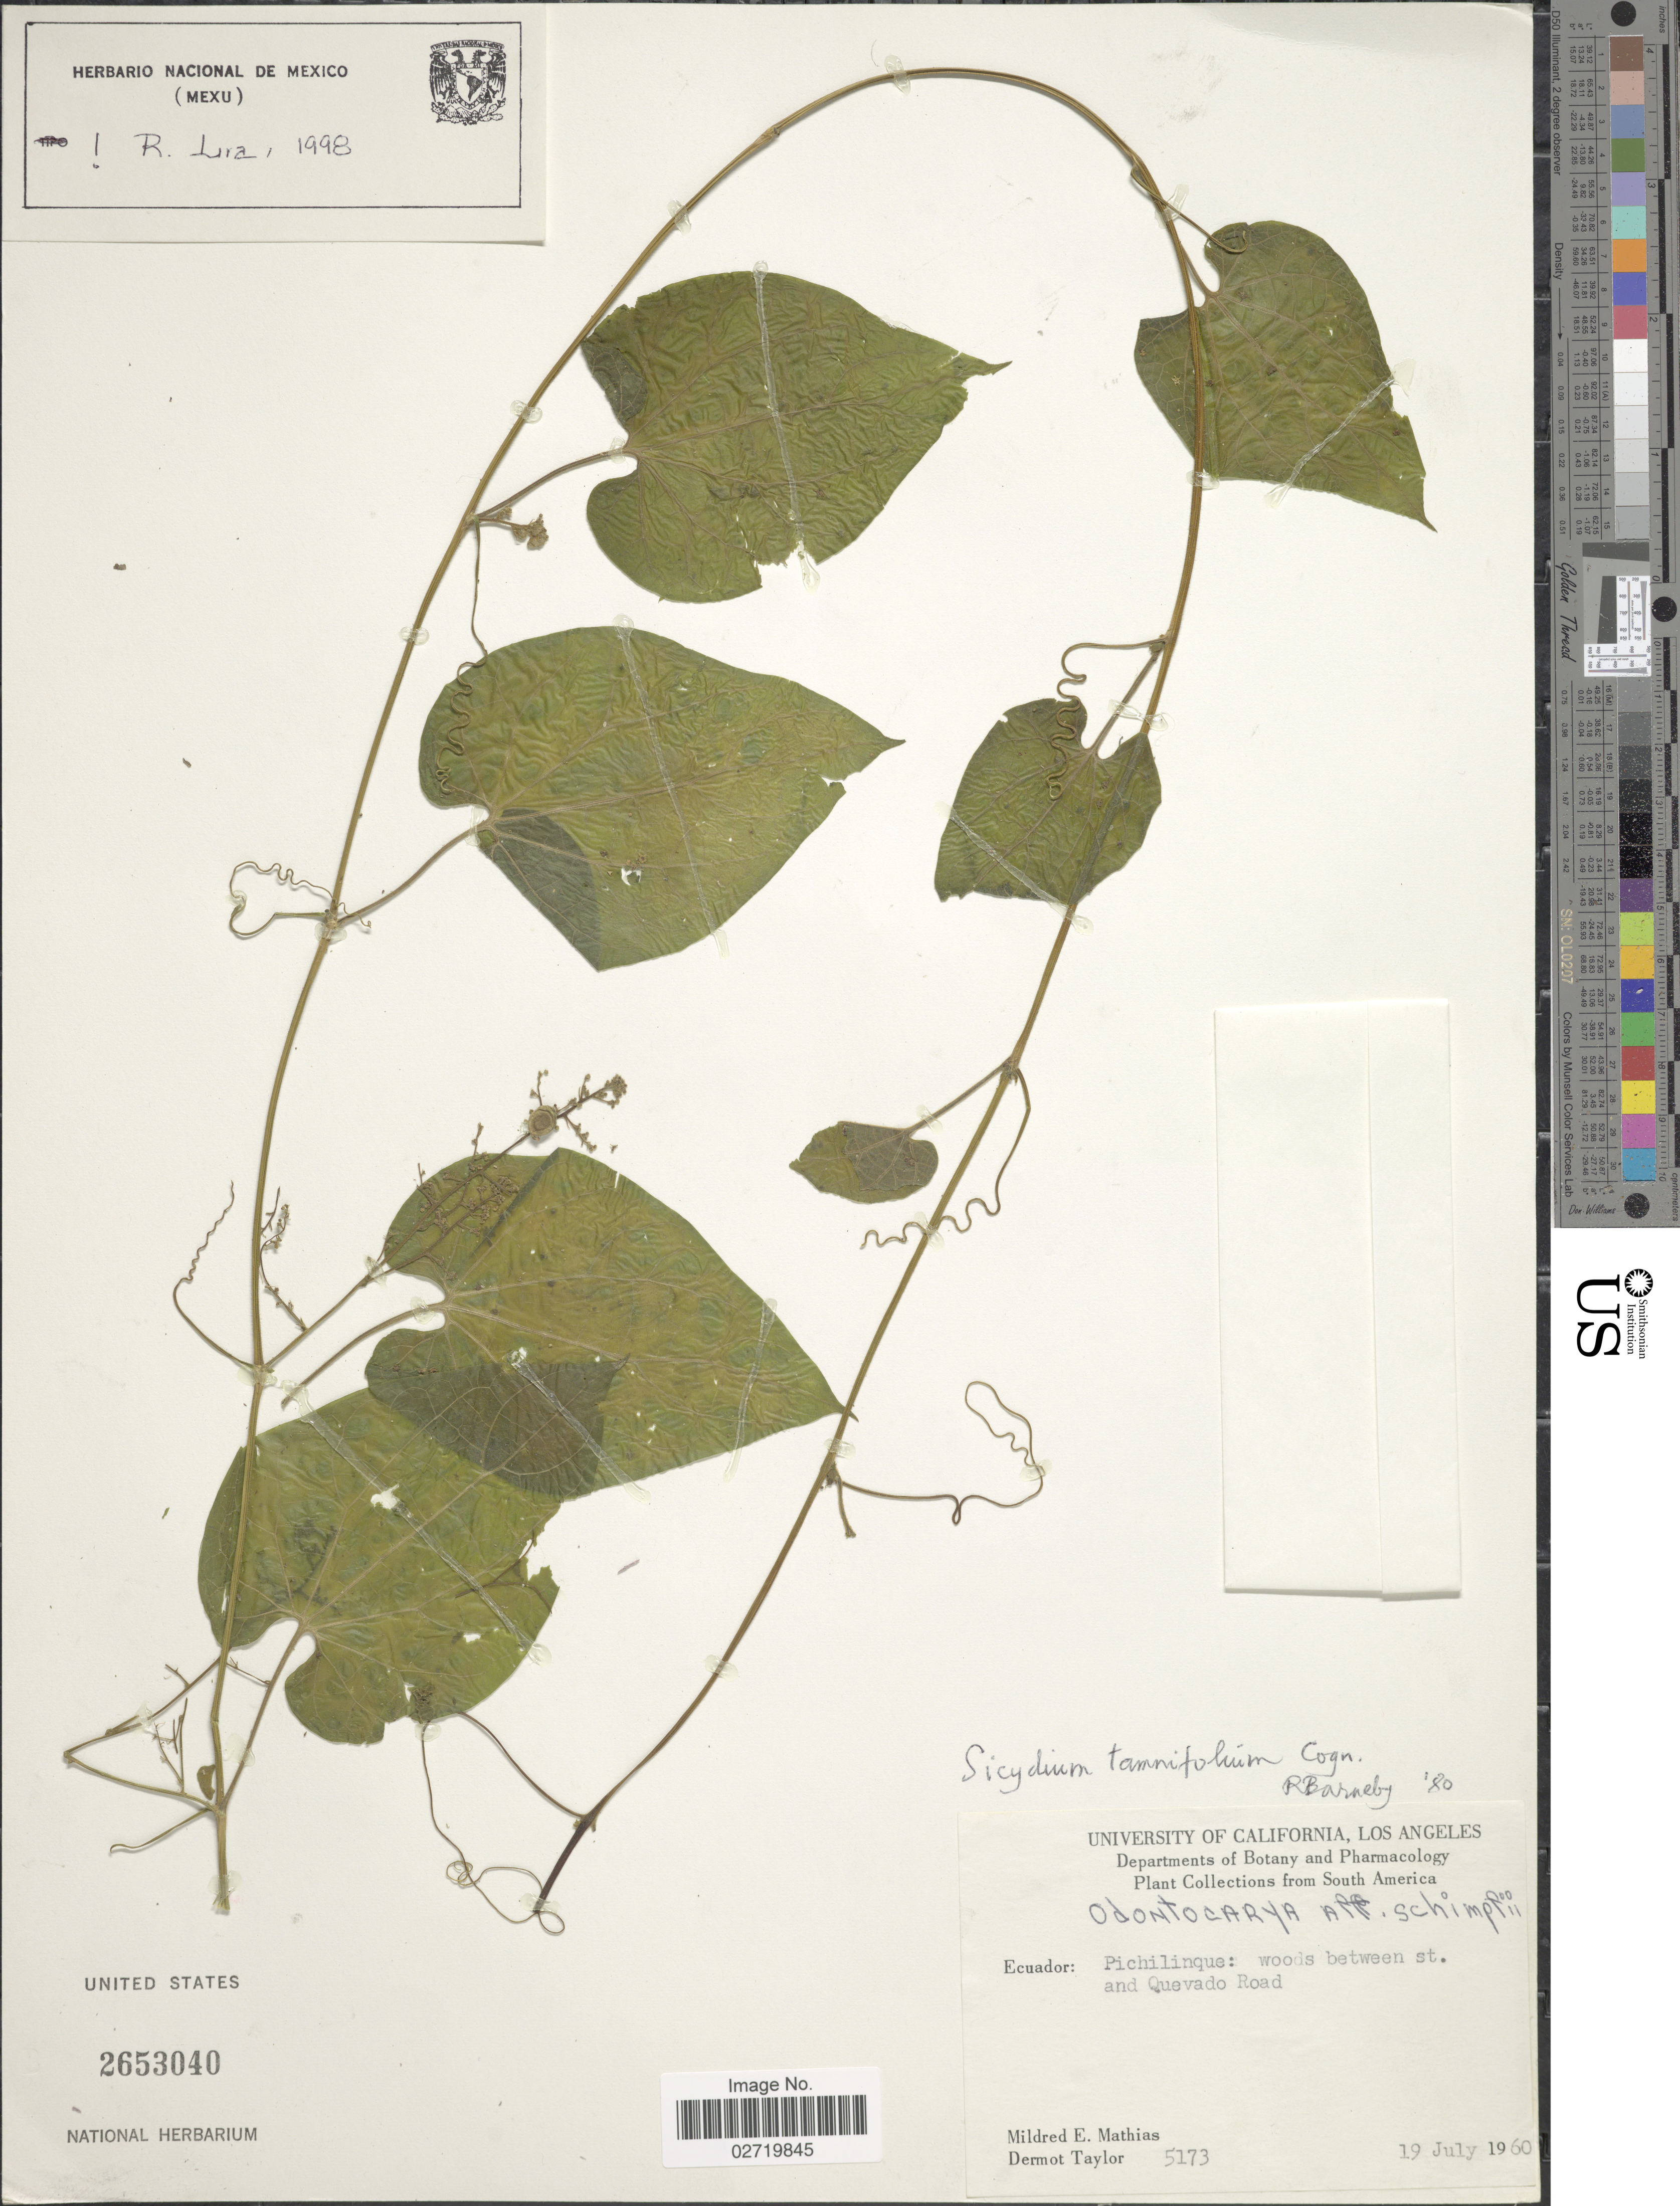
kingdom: Plantae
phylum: Tracheophyta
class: Magnoliopsida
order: Cucurbitales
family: Cucurbitaceae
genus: Sicydium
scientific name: Sicydium tamnifolium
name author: (Kunth) Cogn.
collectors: M. E. Mathias & D. Taylor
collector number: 5173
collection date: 1960-07-19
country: Ecuador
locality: Pichilinque: woods between st. and Quevado Road.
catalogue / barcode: US 2653040